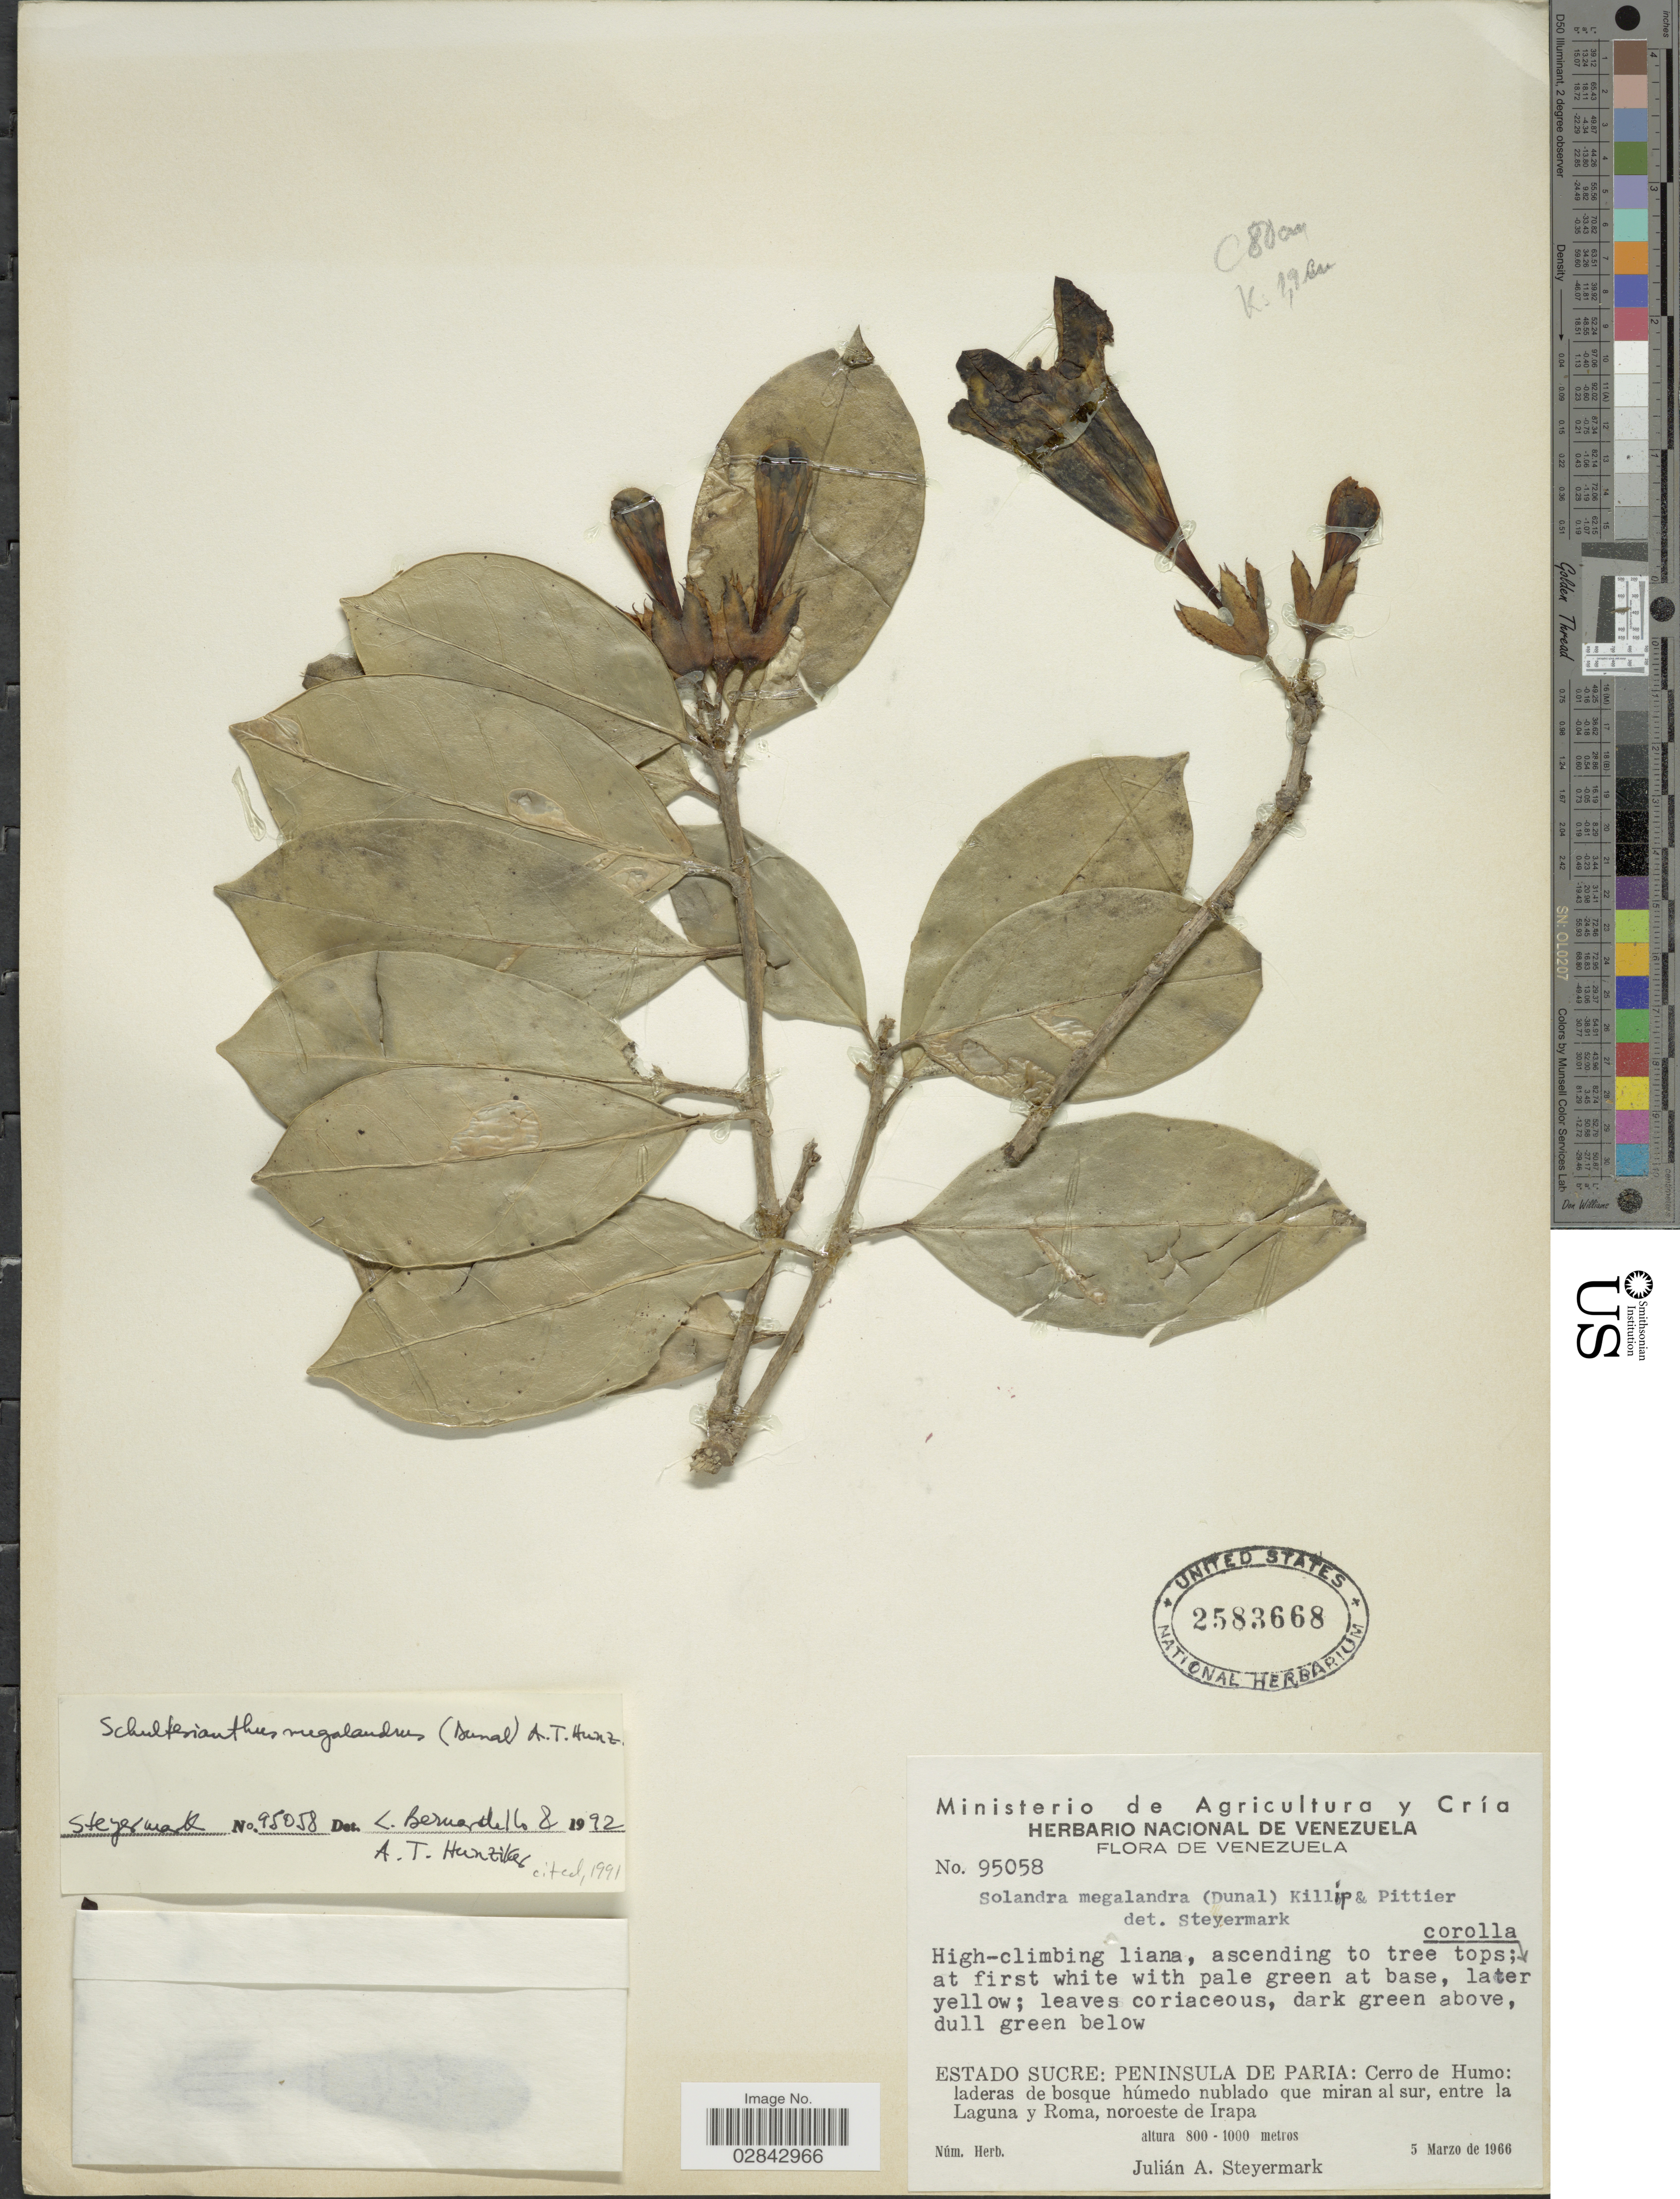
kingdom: Plantae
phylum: Tracheophyta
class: Magnoliopsida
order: Solanales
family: Solanaceae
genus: Schultesianthus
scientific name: Schultesianthus megalandrus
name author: (Dunal) Hunz.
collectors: J. Steyermark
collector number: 95058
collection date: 1966-03-05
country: Venezuela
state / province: Sucre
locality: Peninsula de Paria: Cerro de Humo: laderas de bosque húmedo nublado que miran al sur, entre la Laguna y Roma, noroeste de Irapa.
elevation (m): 800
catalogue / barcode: US 2583668